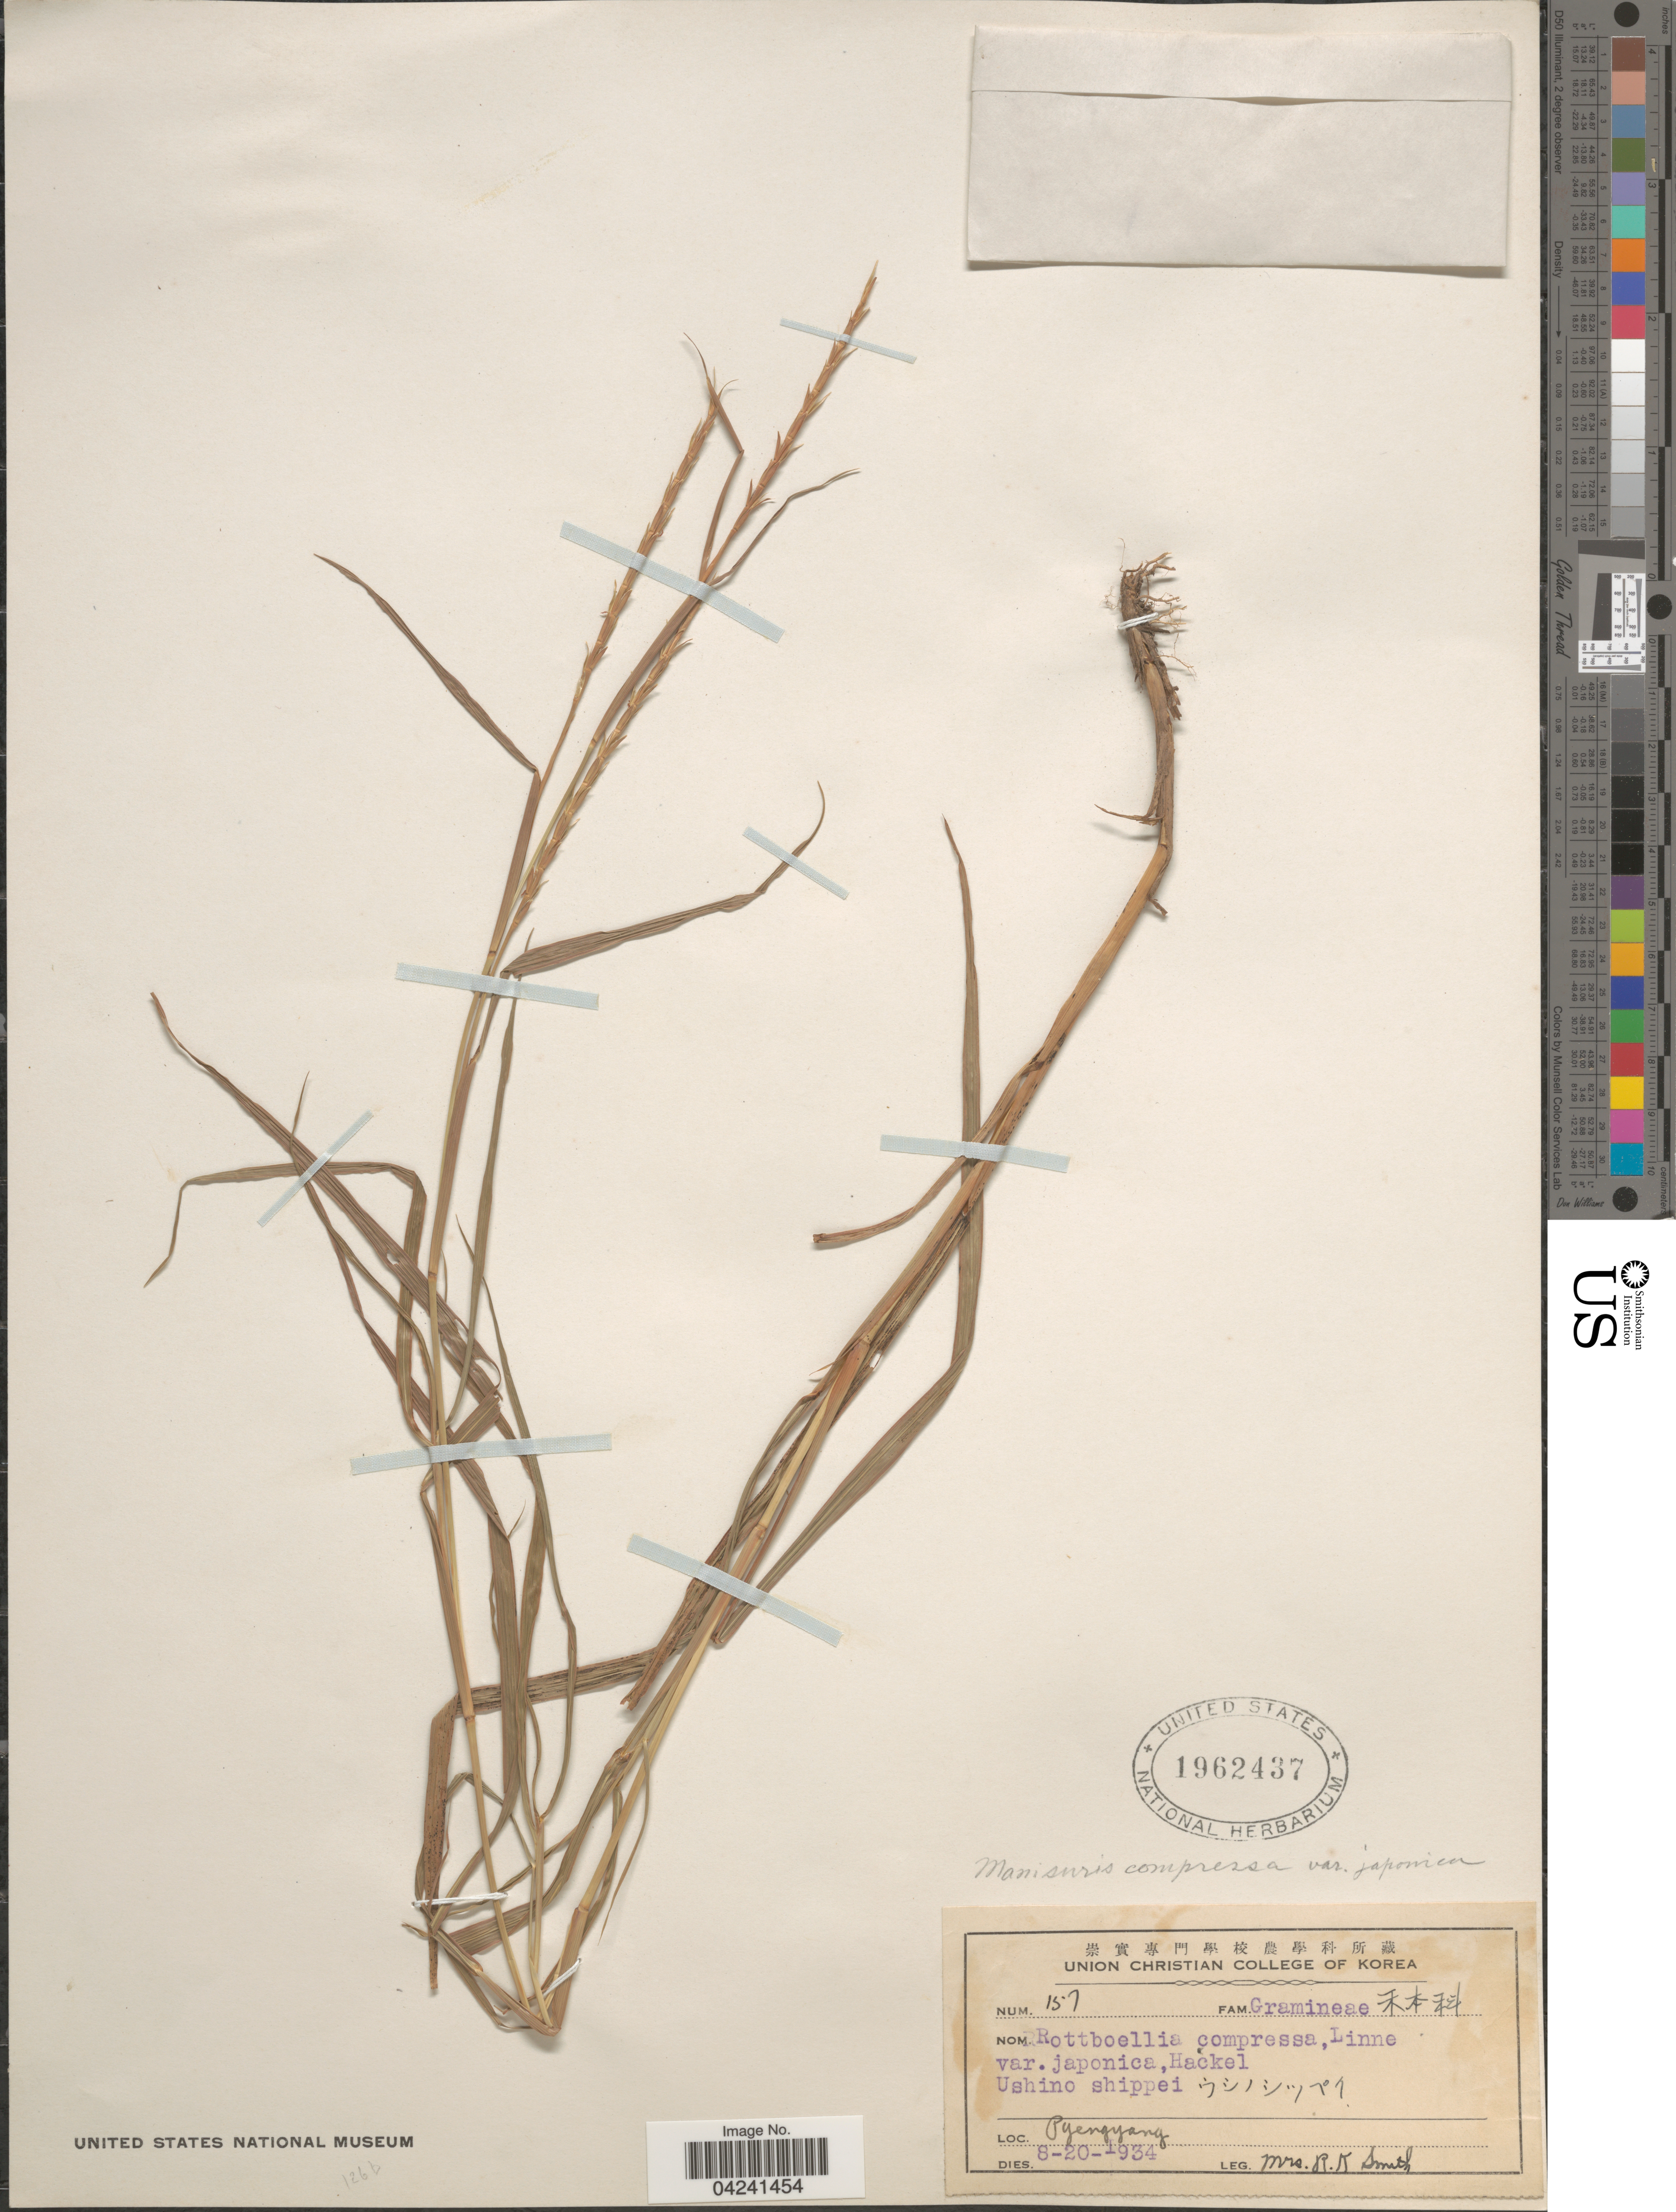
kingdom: Plantae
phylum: Tracheophyta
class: Liliopsida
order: Poales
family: Poaceae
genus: Hemarthria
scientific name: Hemarthria compressa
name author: (L.) R. Br.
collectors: Mrs. R. K. Smith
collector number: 157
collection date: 1934-08-20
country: North Korea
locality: Pyengyang.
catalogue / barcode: US 1962437